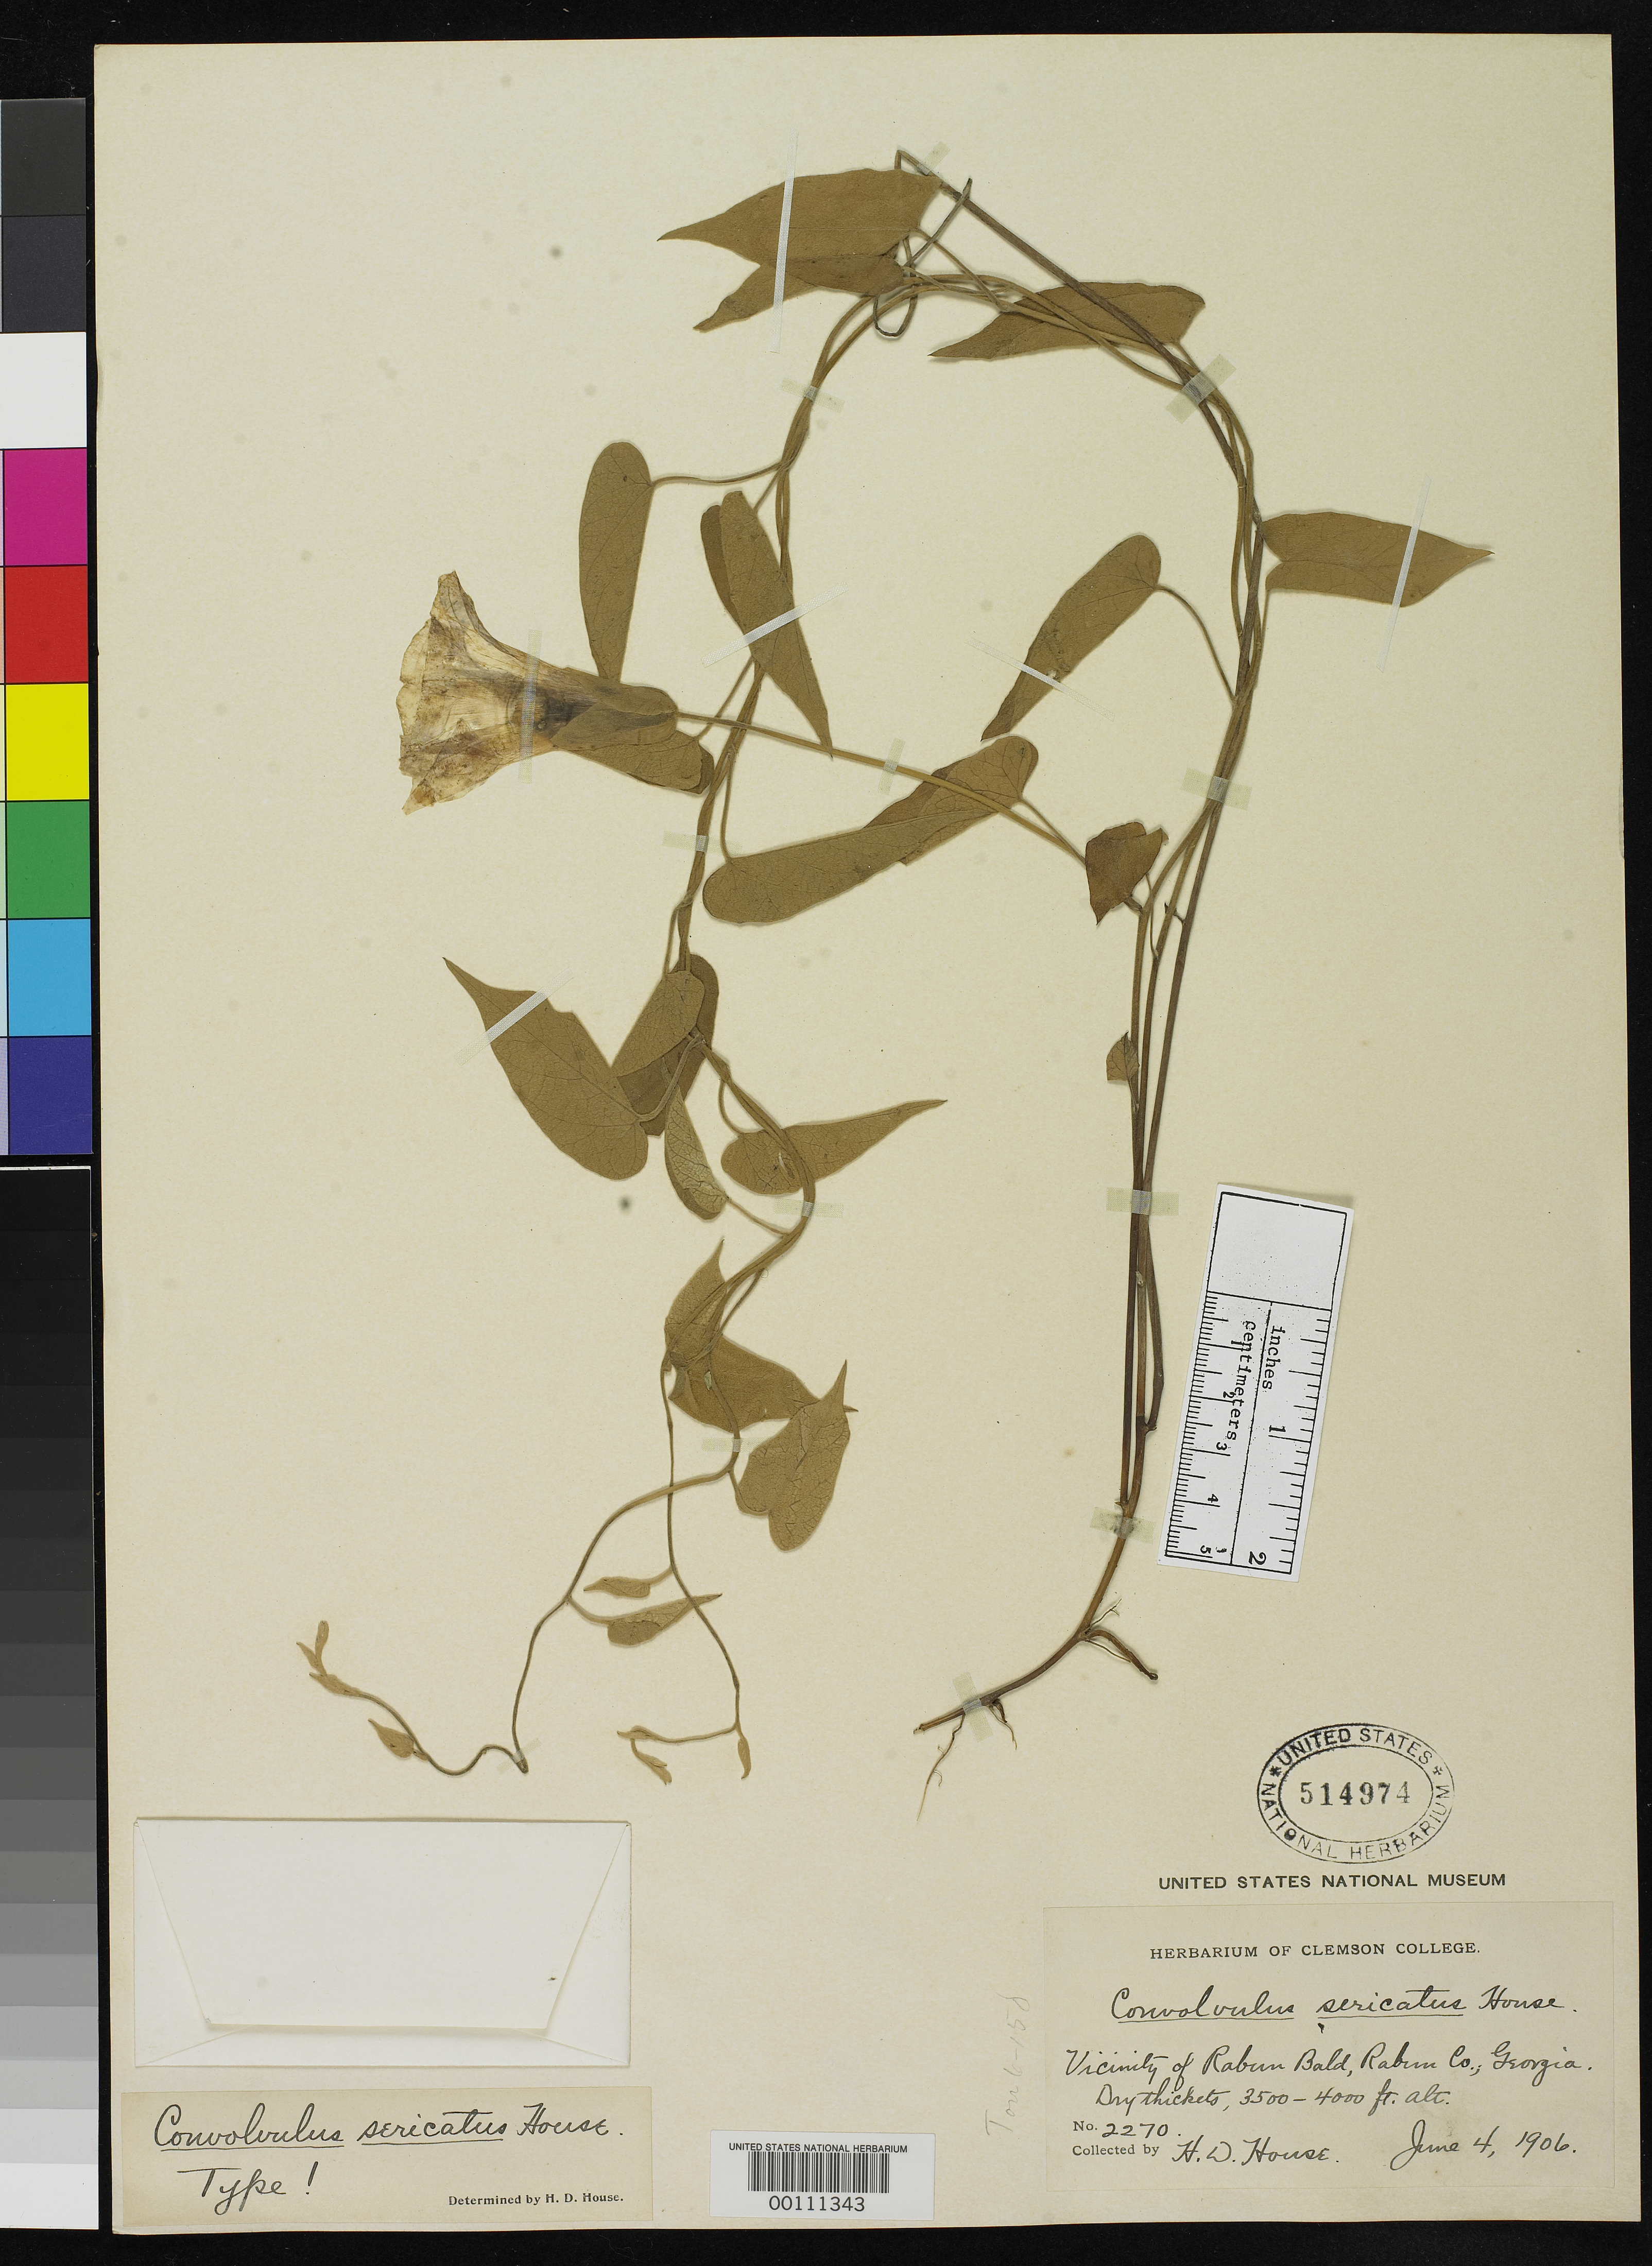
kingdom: Plantae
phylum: Tracheophyta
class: Magnoliopsida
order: Solanales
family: Convolvulaceae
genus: Convolvulus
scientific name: Convolvulus sericatus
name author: House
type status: Syntype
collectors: H. D. House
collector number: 2270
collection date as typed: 04 Jun 1906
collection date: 1906-06-04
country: United States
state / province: Georgia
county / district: Rabun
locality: Near Rabun Bald.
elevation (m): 1067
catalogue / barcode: US 514974